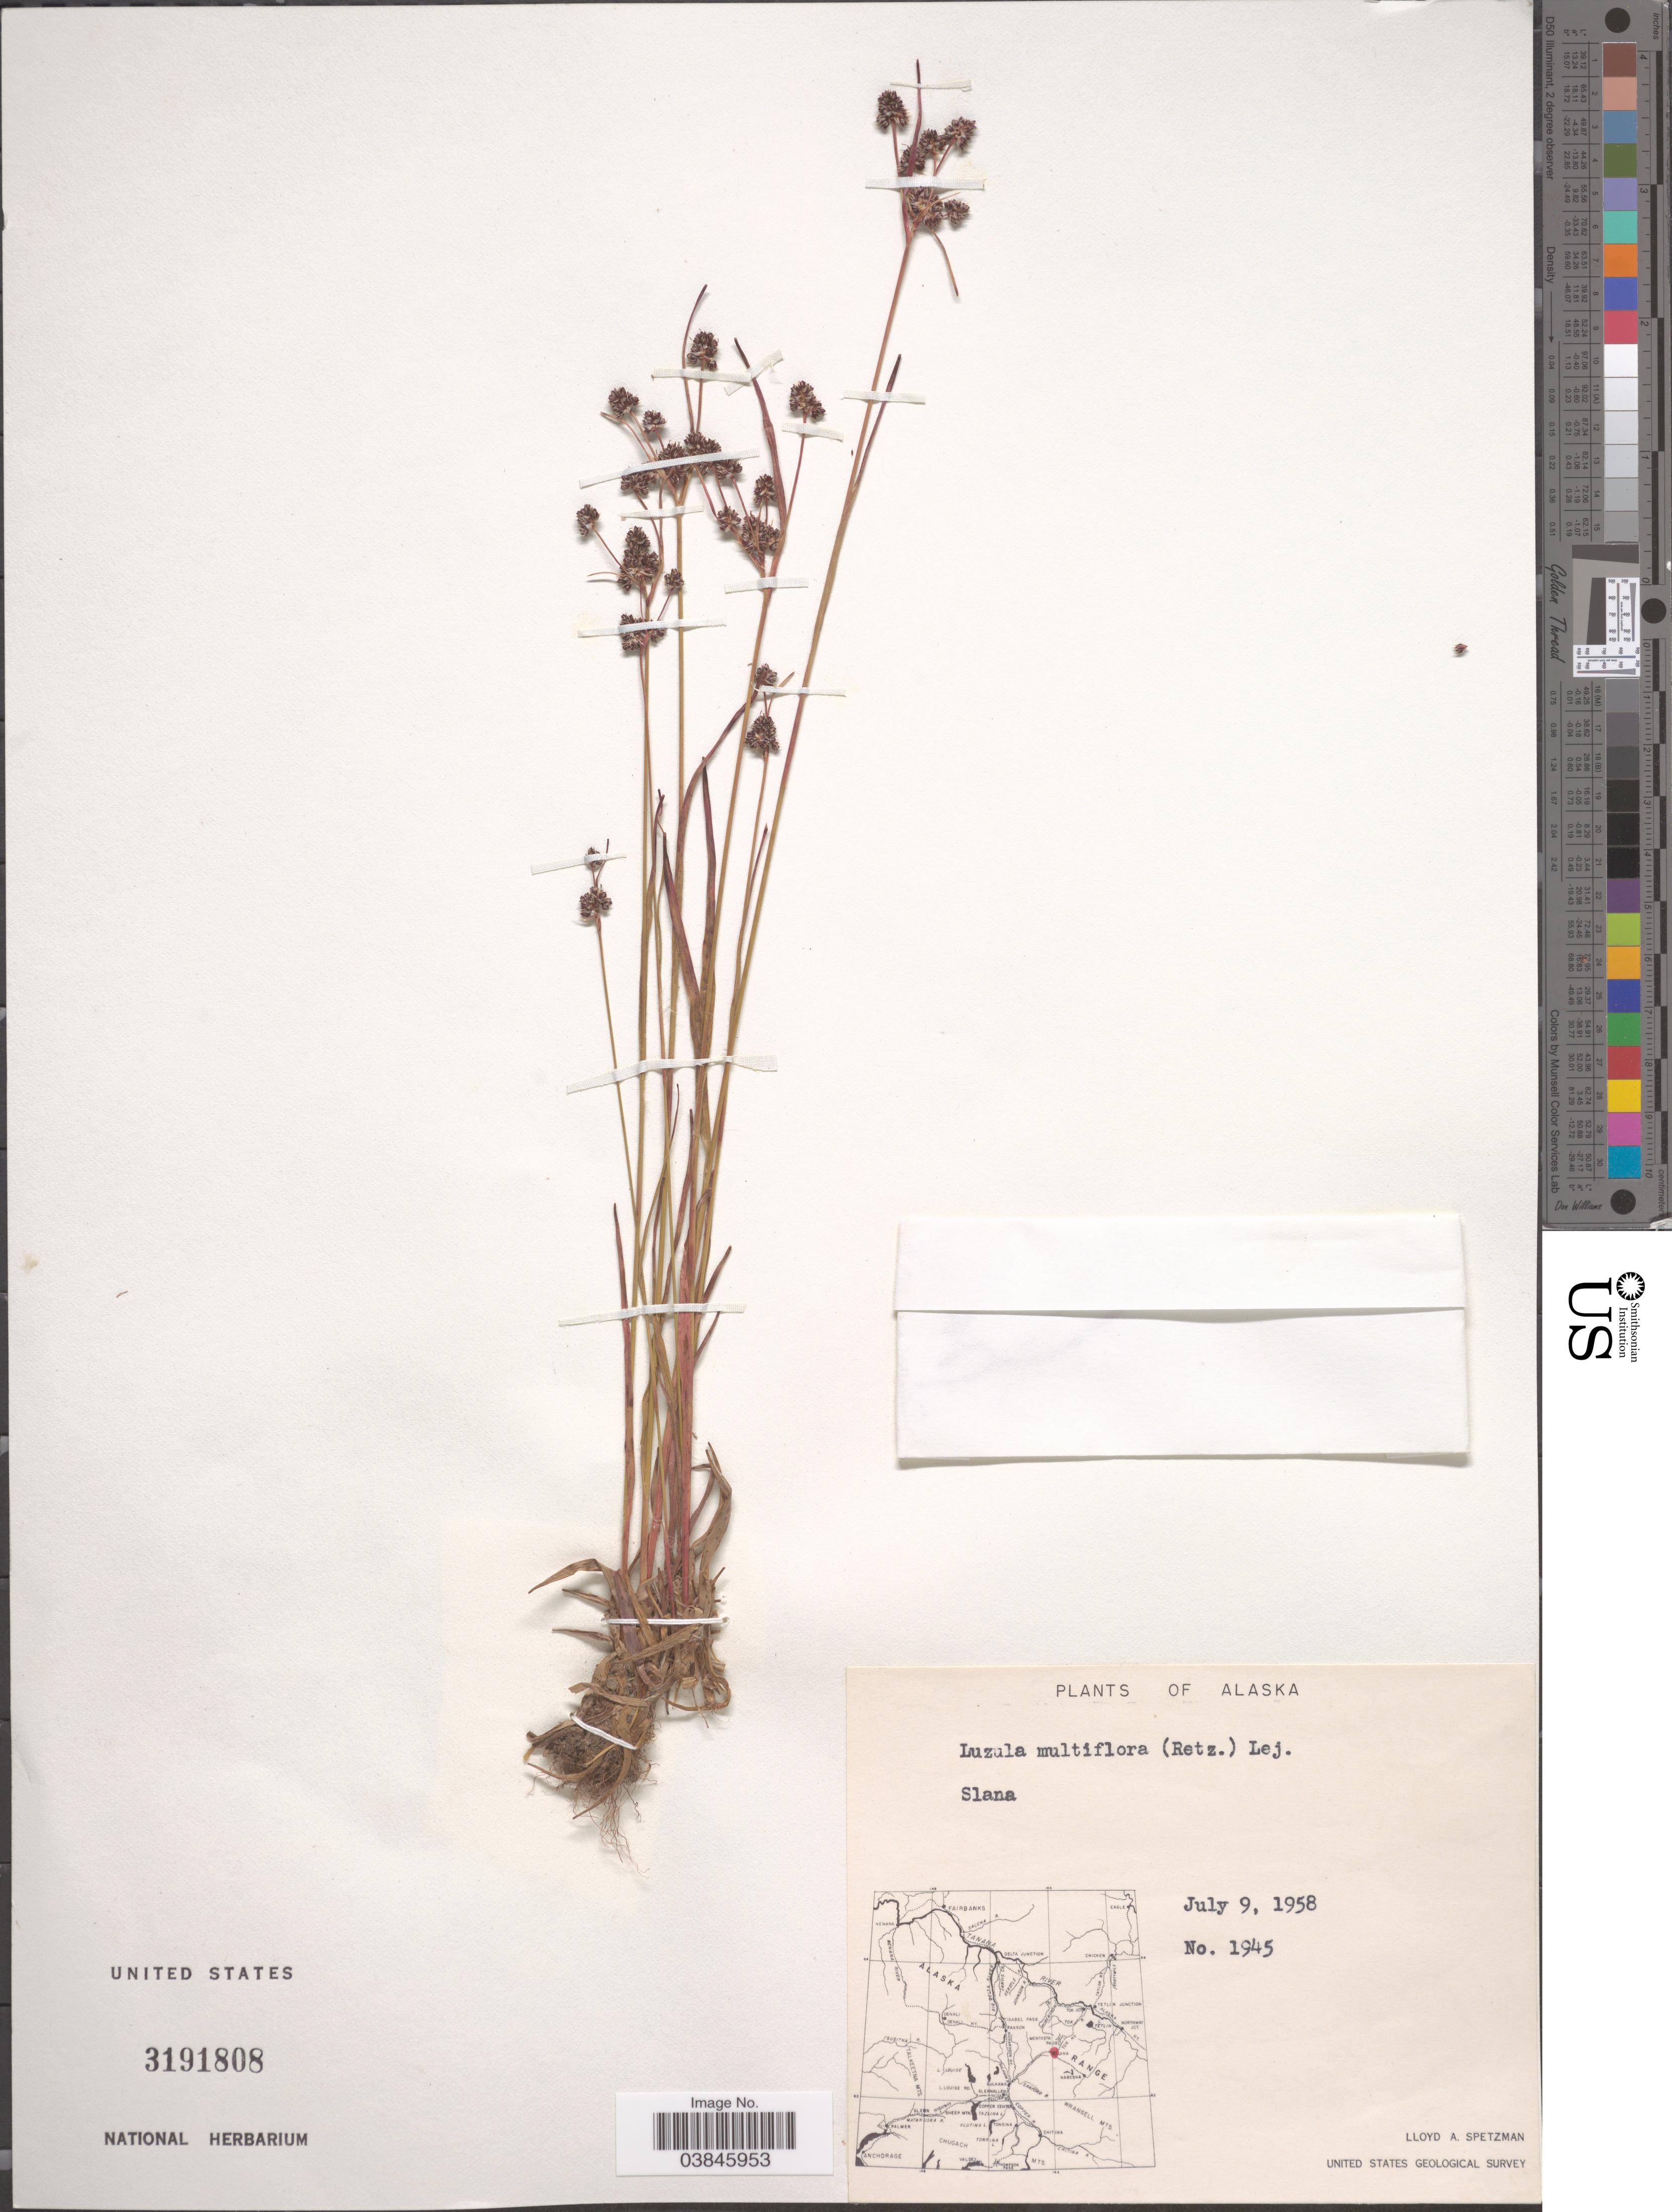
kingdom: Plantae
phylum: Tracheophyta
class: Liliopsida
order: Poales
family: Juncaceae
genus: Luzula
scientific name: Luzula multiflora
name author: (Ehrh.) Lej.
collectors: L. Spetzman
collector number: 1945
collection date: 1958-07-09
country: United States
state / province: Alaska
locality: Slana.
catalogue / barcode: US 3191808